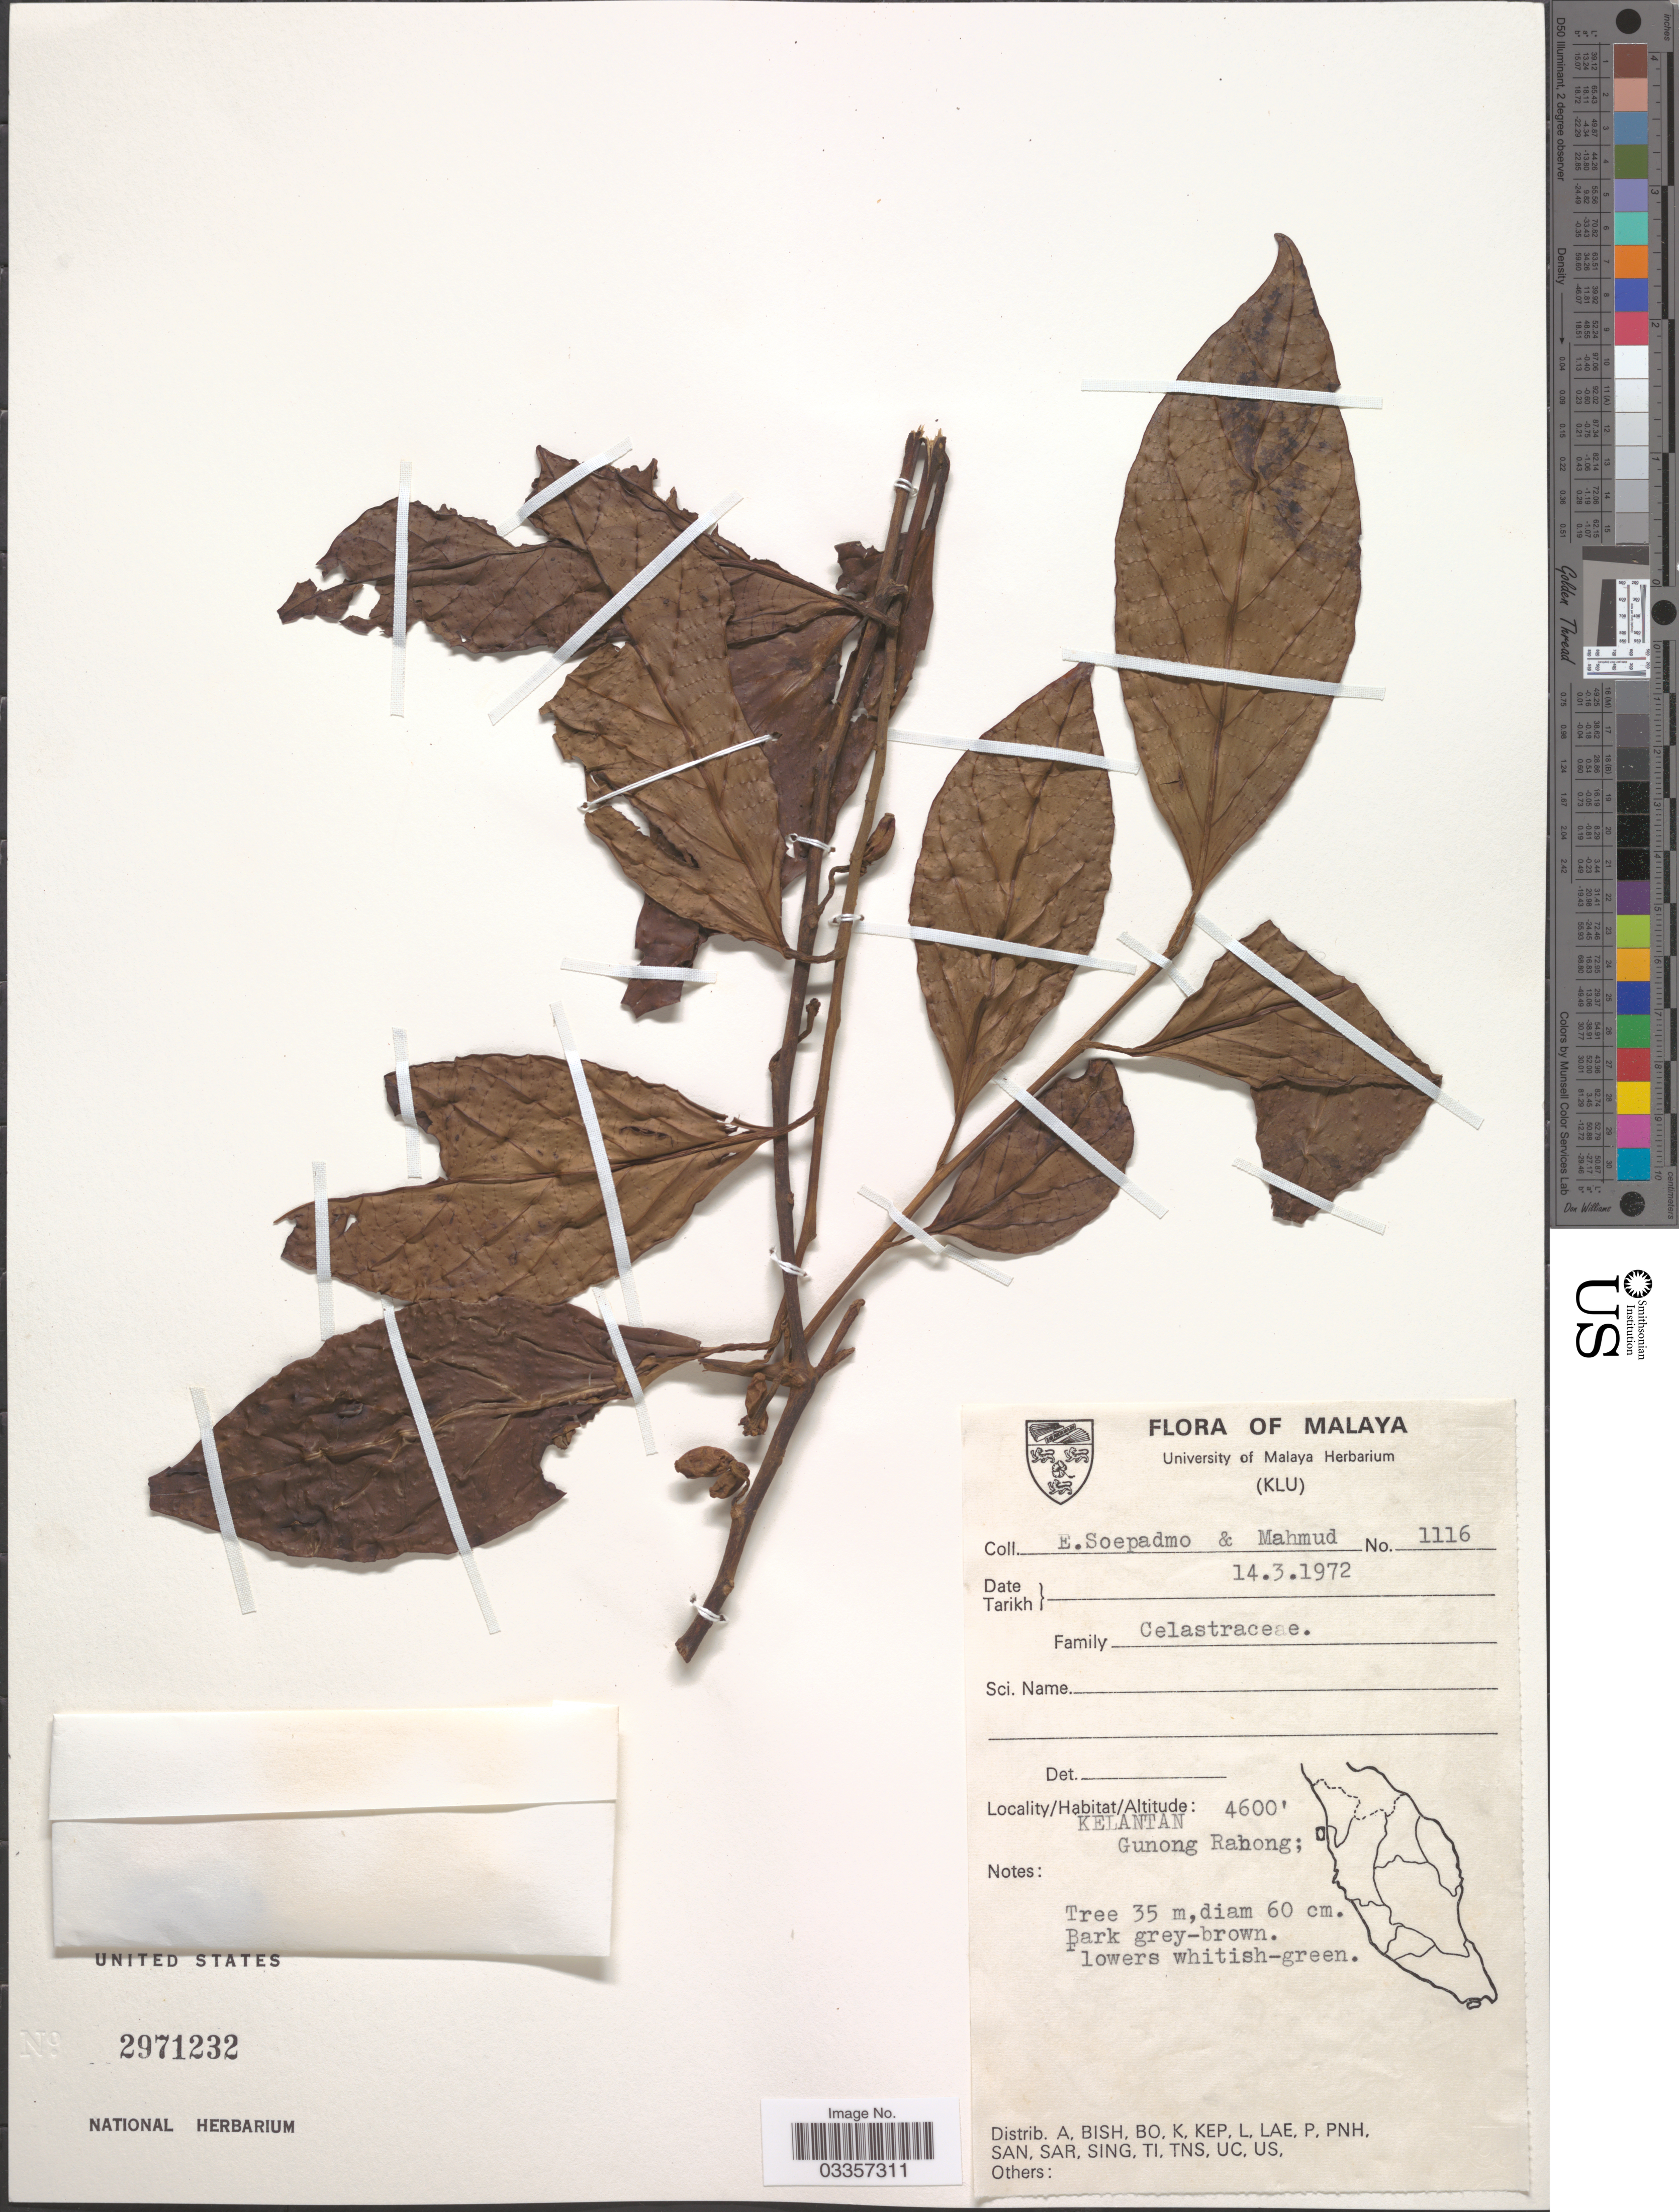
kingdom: Plantae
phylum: Tracheophyta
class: Magnoliopsida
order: Celastrales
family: Celastraceae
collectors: E. Soepadmo & -. Mahmud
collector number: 1116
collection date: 1972-03-14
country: Malaysia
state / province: Kelantan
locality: Gunong Rabong.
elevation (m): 1402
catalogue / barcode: US 2971232